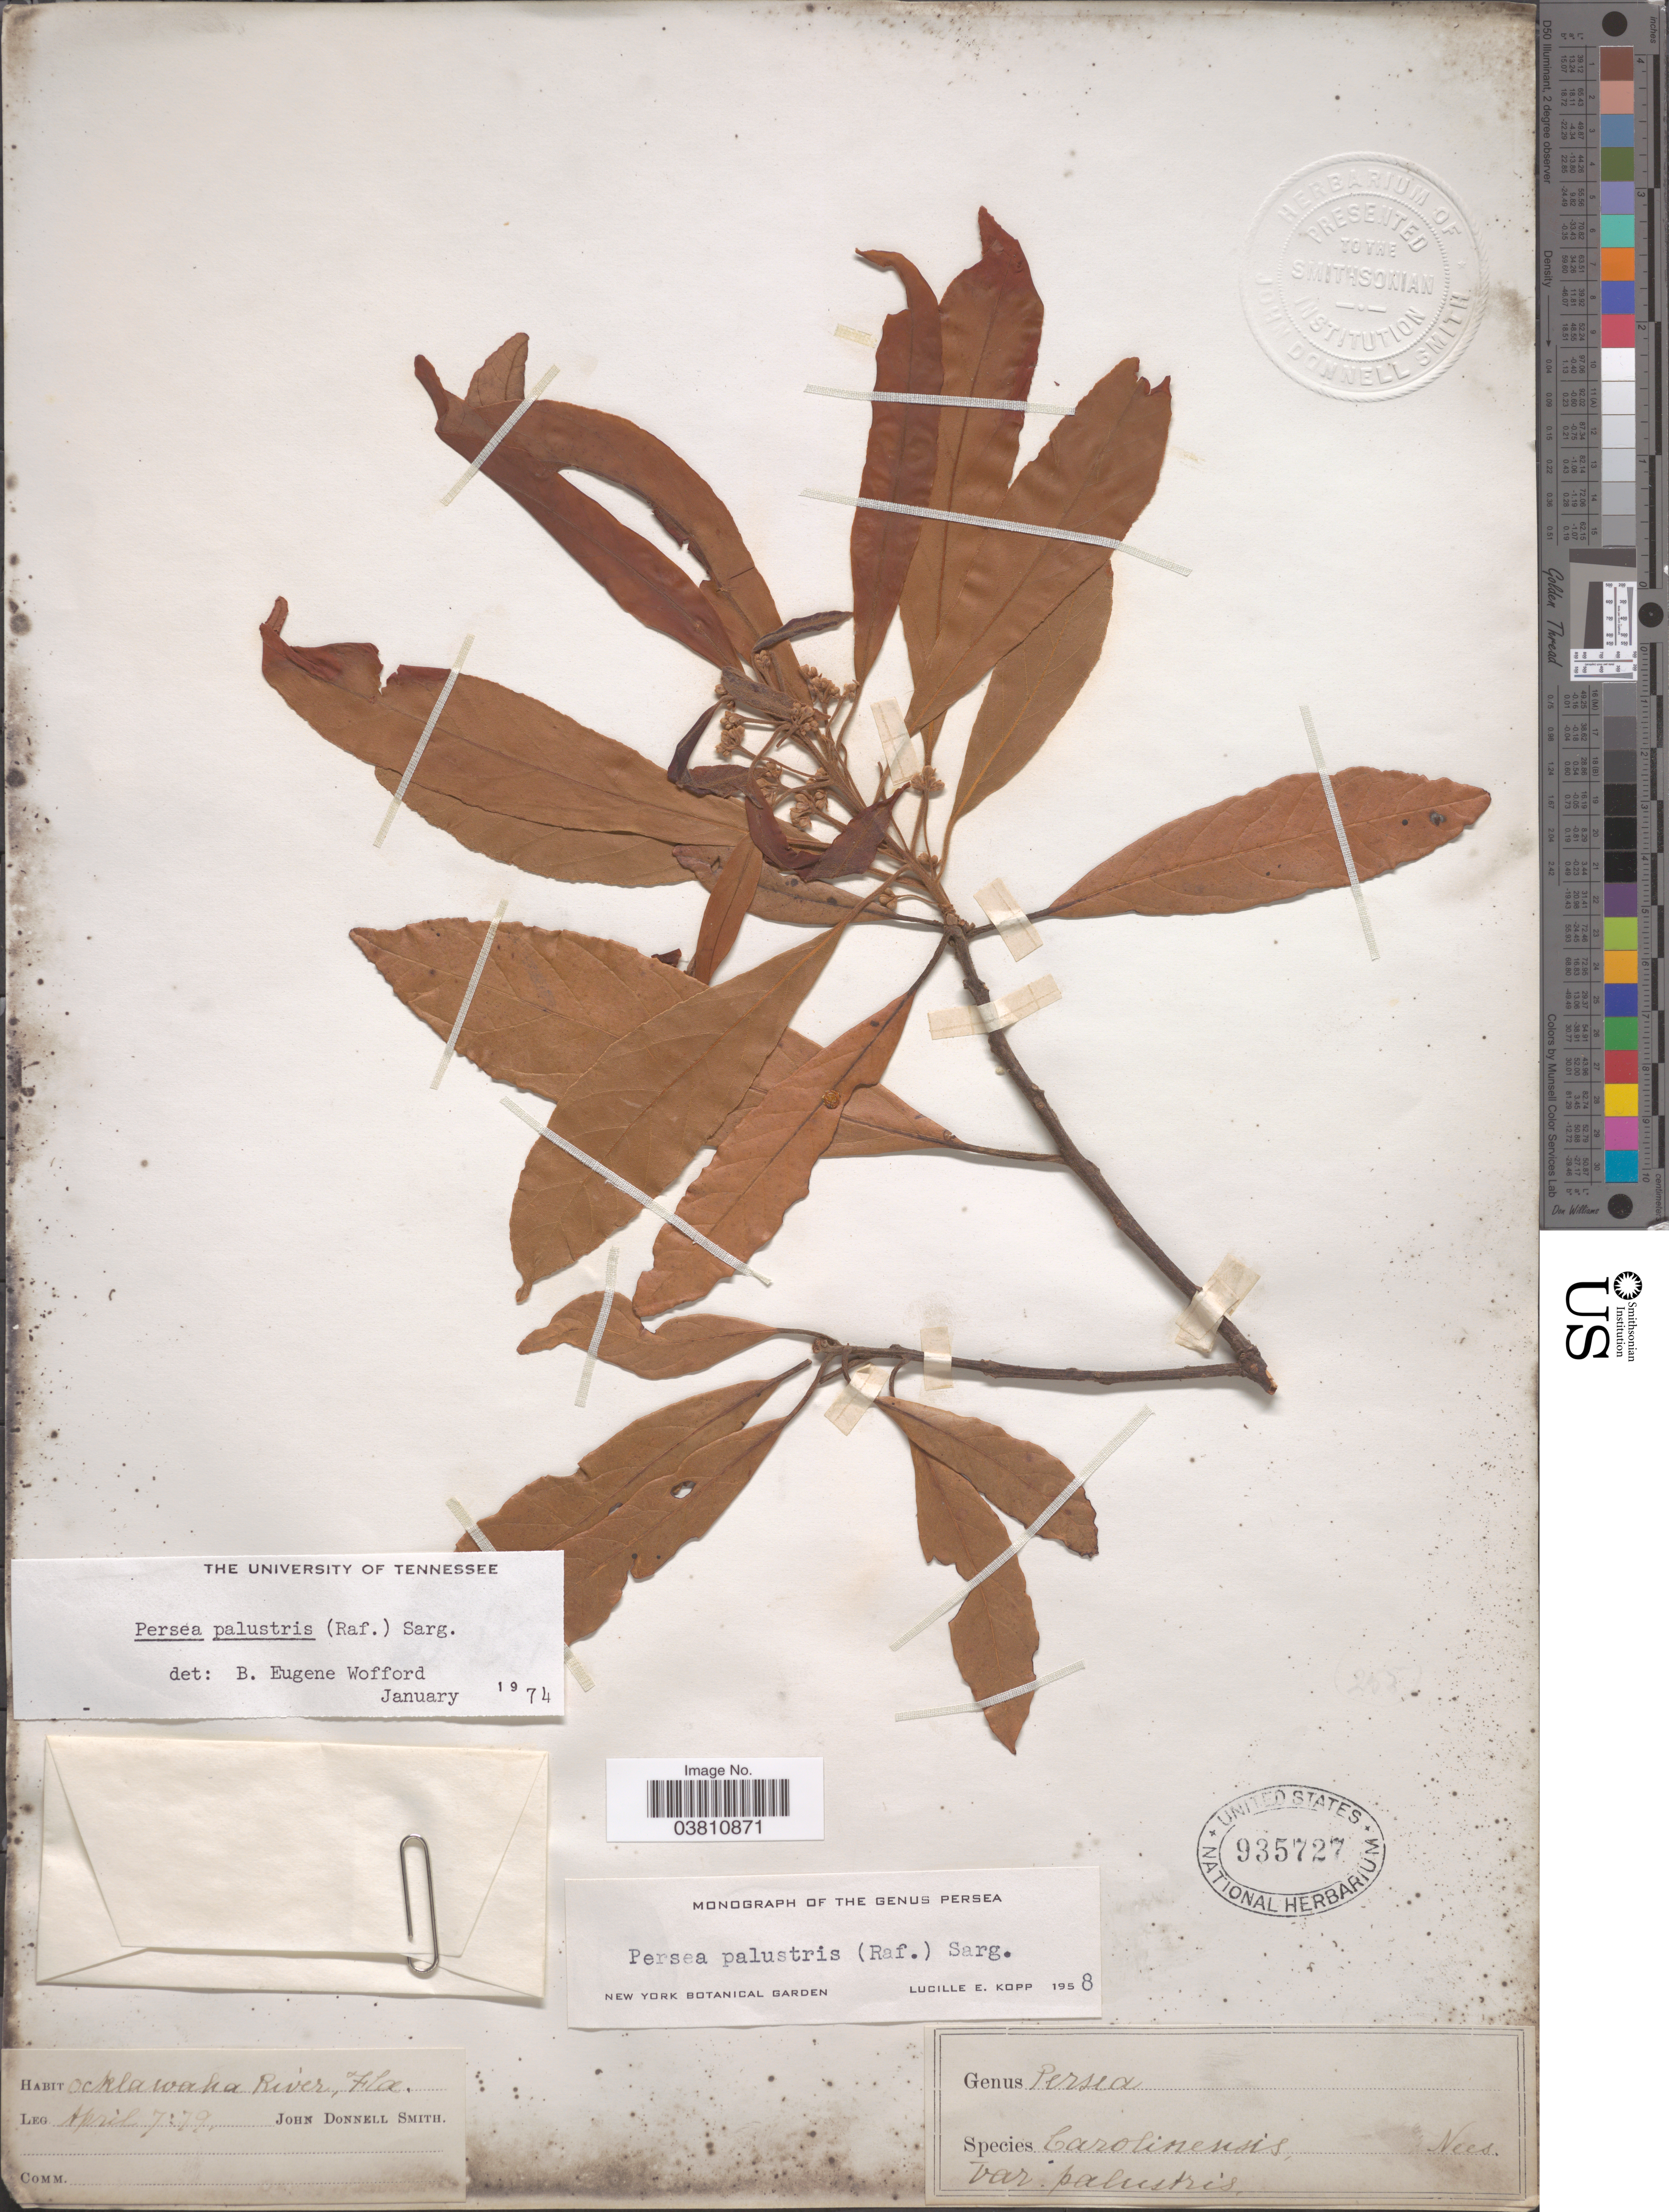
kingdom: Plantae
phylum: Tracheophyta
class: Magnoliopsida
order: Laurales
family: Lauraceae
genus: Persea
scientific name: Persea palustris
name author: (Raf.) Sarg.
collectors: J. Donnell Smith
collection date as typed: Transcribed d/m/y: 7/4/79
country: United States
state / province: Florida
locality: Ocklawaka River.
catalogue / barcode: US 935727